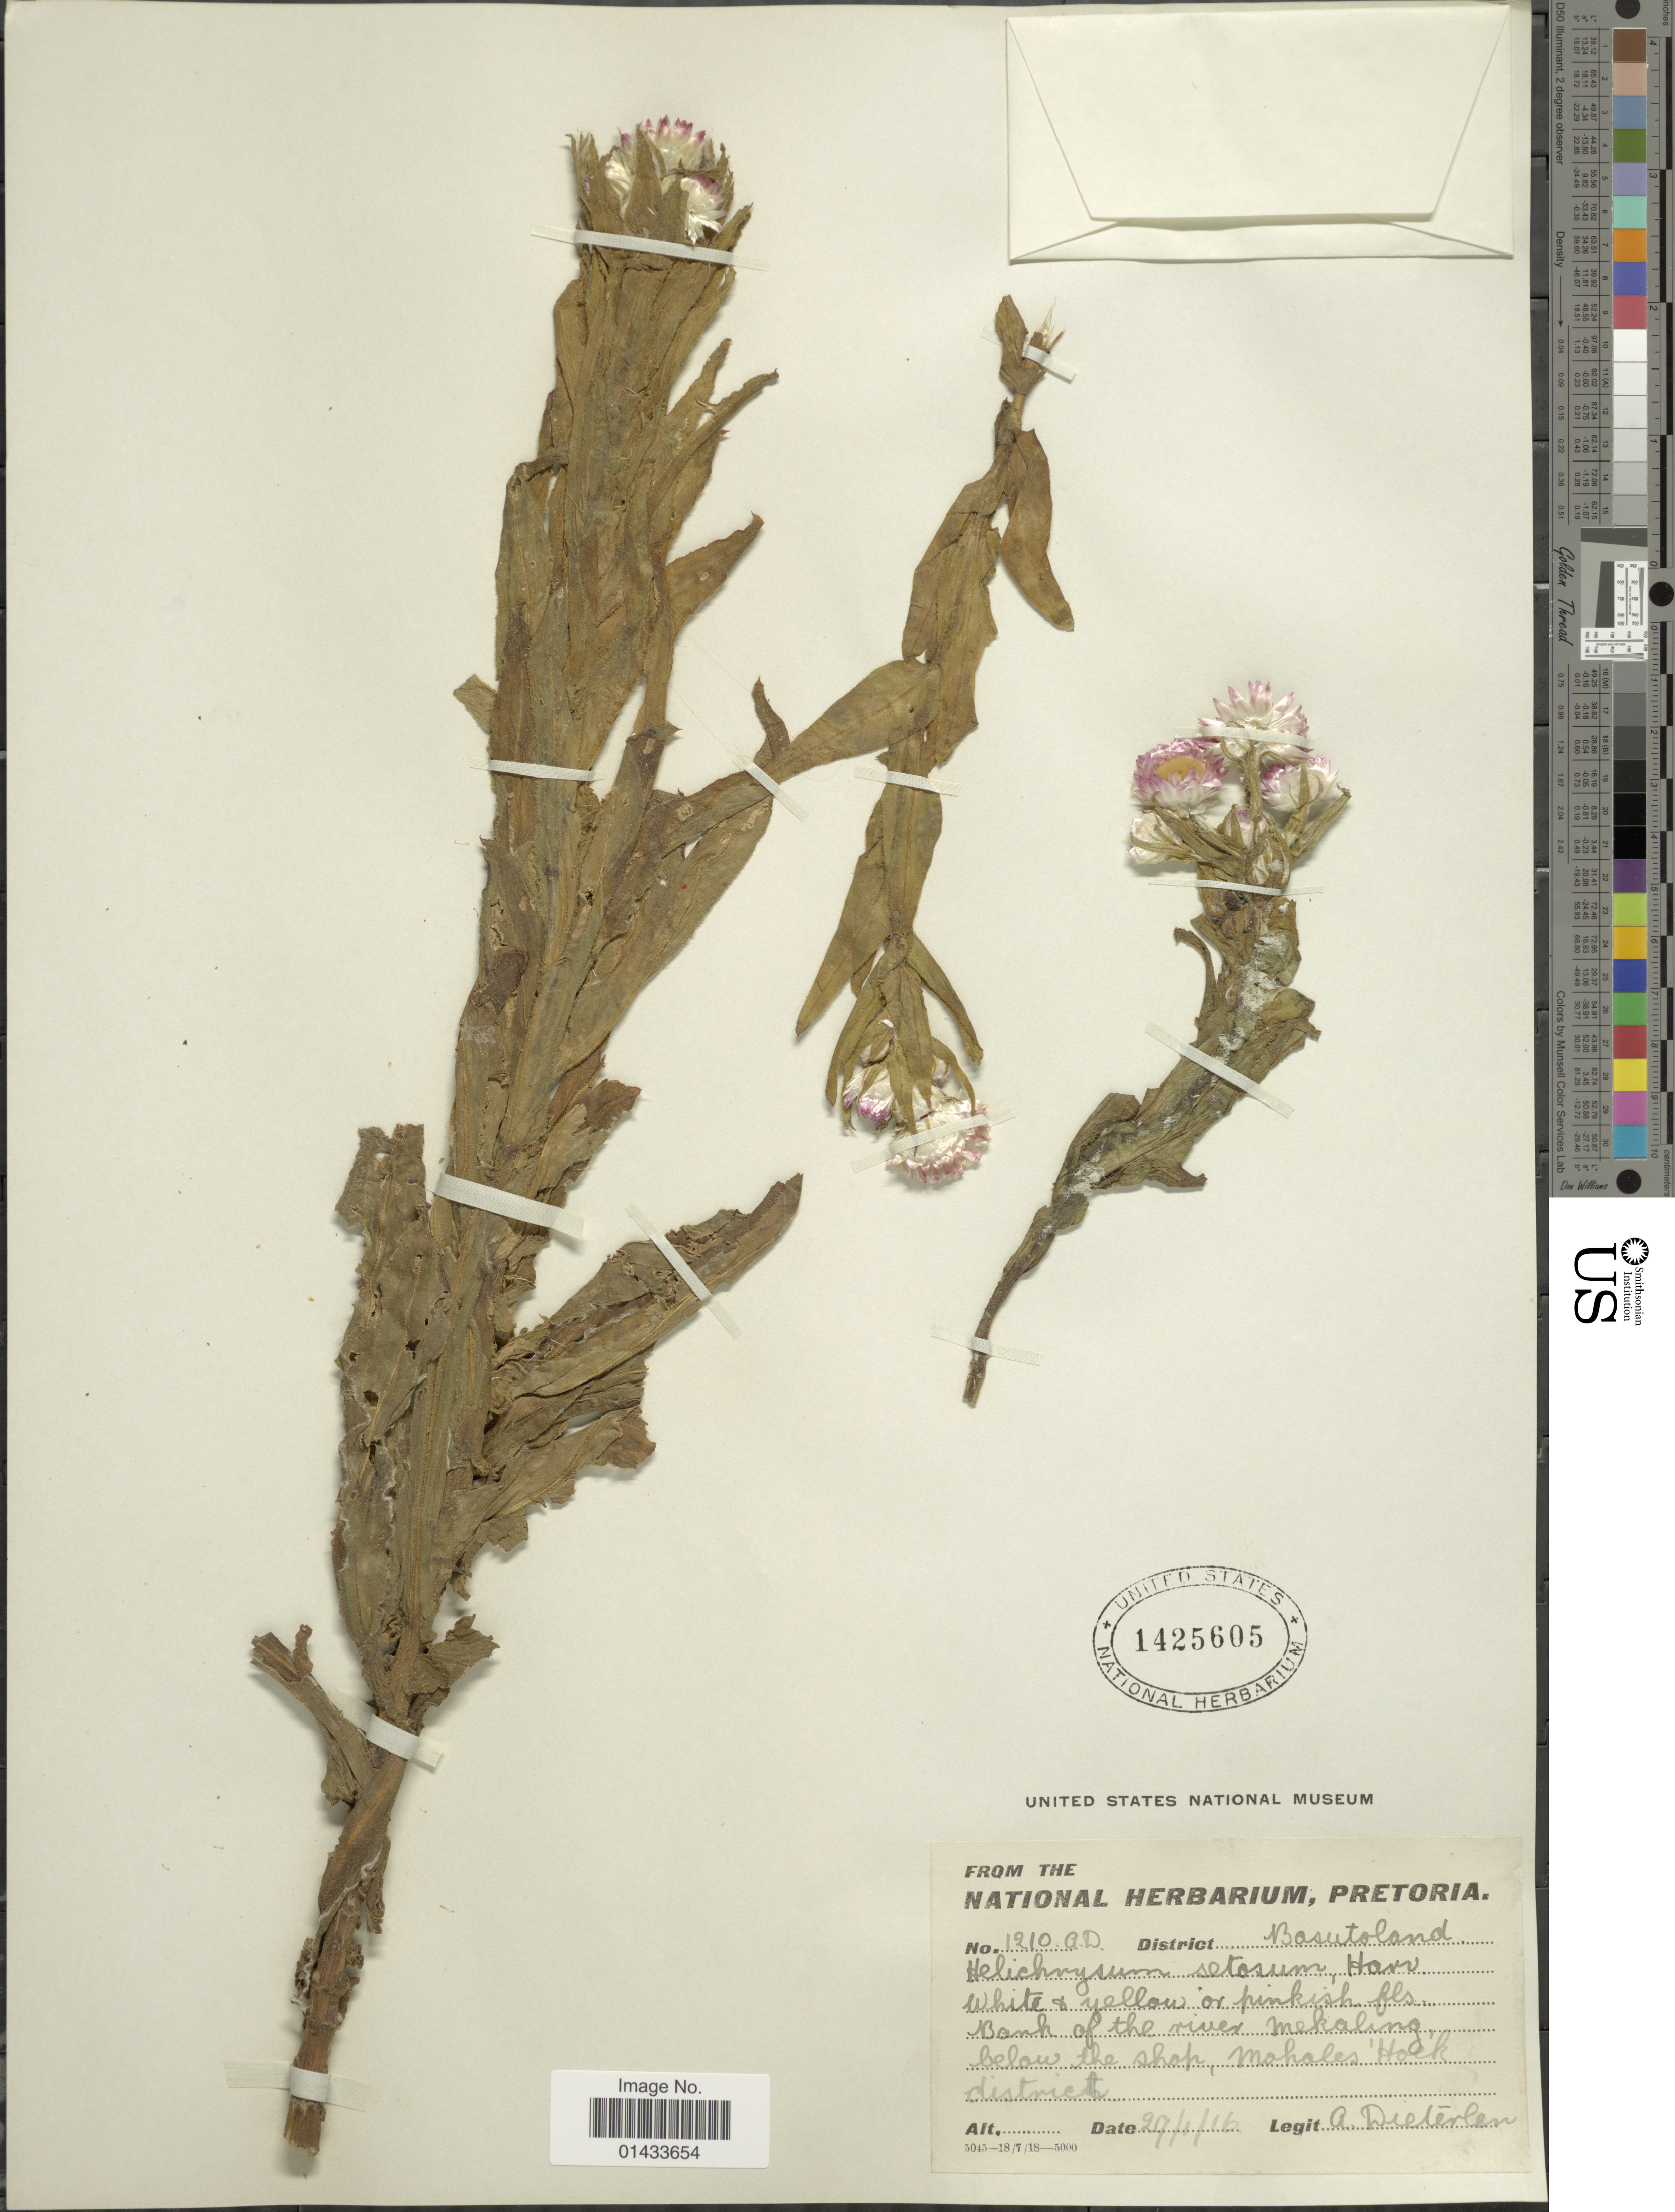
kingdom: Plantae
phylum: Tracheophyta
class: Magnoliopsida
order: Asterales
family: Asteraceae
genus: Helichrysum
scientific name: Helichrysum setosum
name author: Harv.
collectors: A. Dieterlen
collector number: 1210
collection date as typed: Transcribed d/m/y: 29/1/16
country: Lesotho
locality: Bank of the river Mekaling below the shop, Mahales Hoek district, District Basutoland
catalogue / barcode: US 1425605